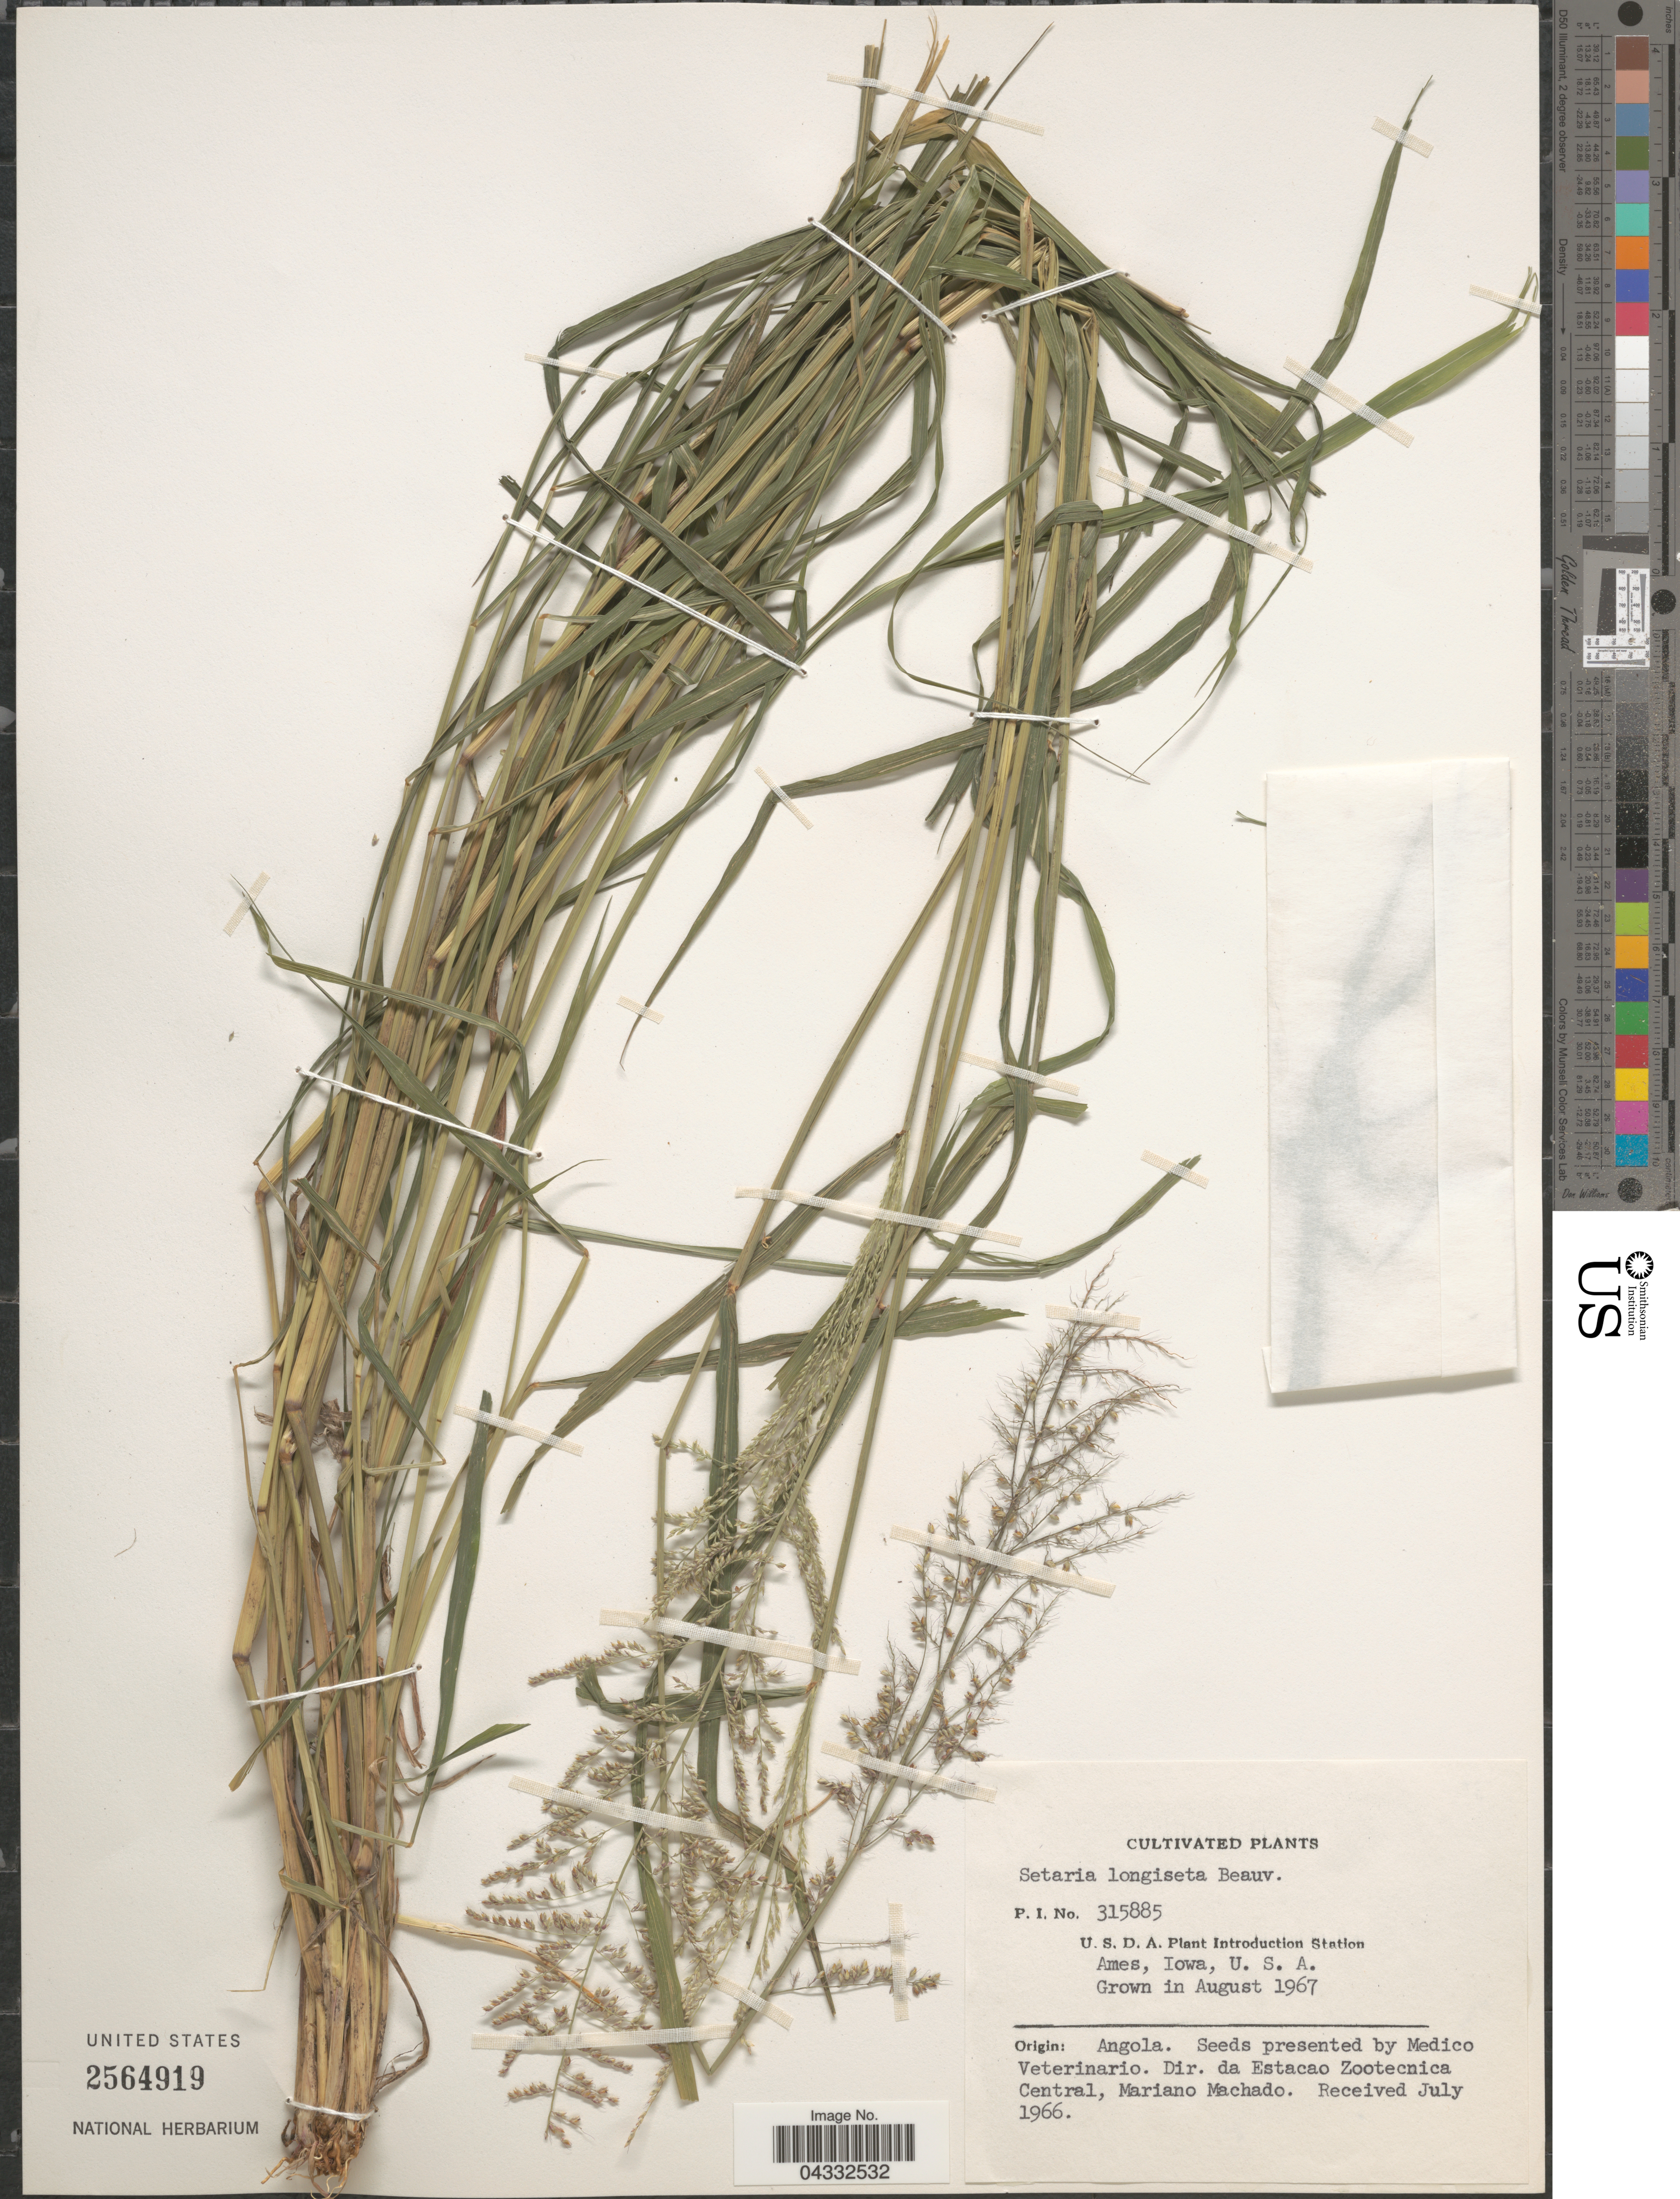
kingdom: Plantae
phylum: Tracheophyta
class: Liliopsida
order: Poales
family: Poaceae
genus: Setaria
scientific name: Setaria longiseta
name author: P. Beauv.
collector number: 315885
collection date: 1967-08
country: United States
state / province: Iowa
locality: U.S.D.A. Plant Introduction Station. Ames, Iowa, U.S.A.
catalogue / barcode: US 2564919